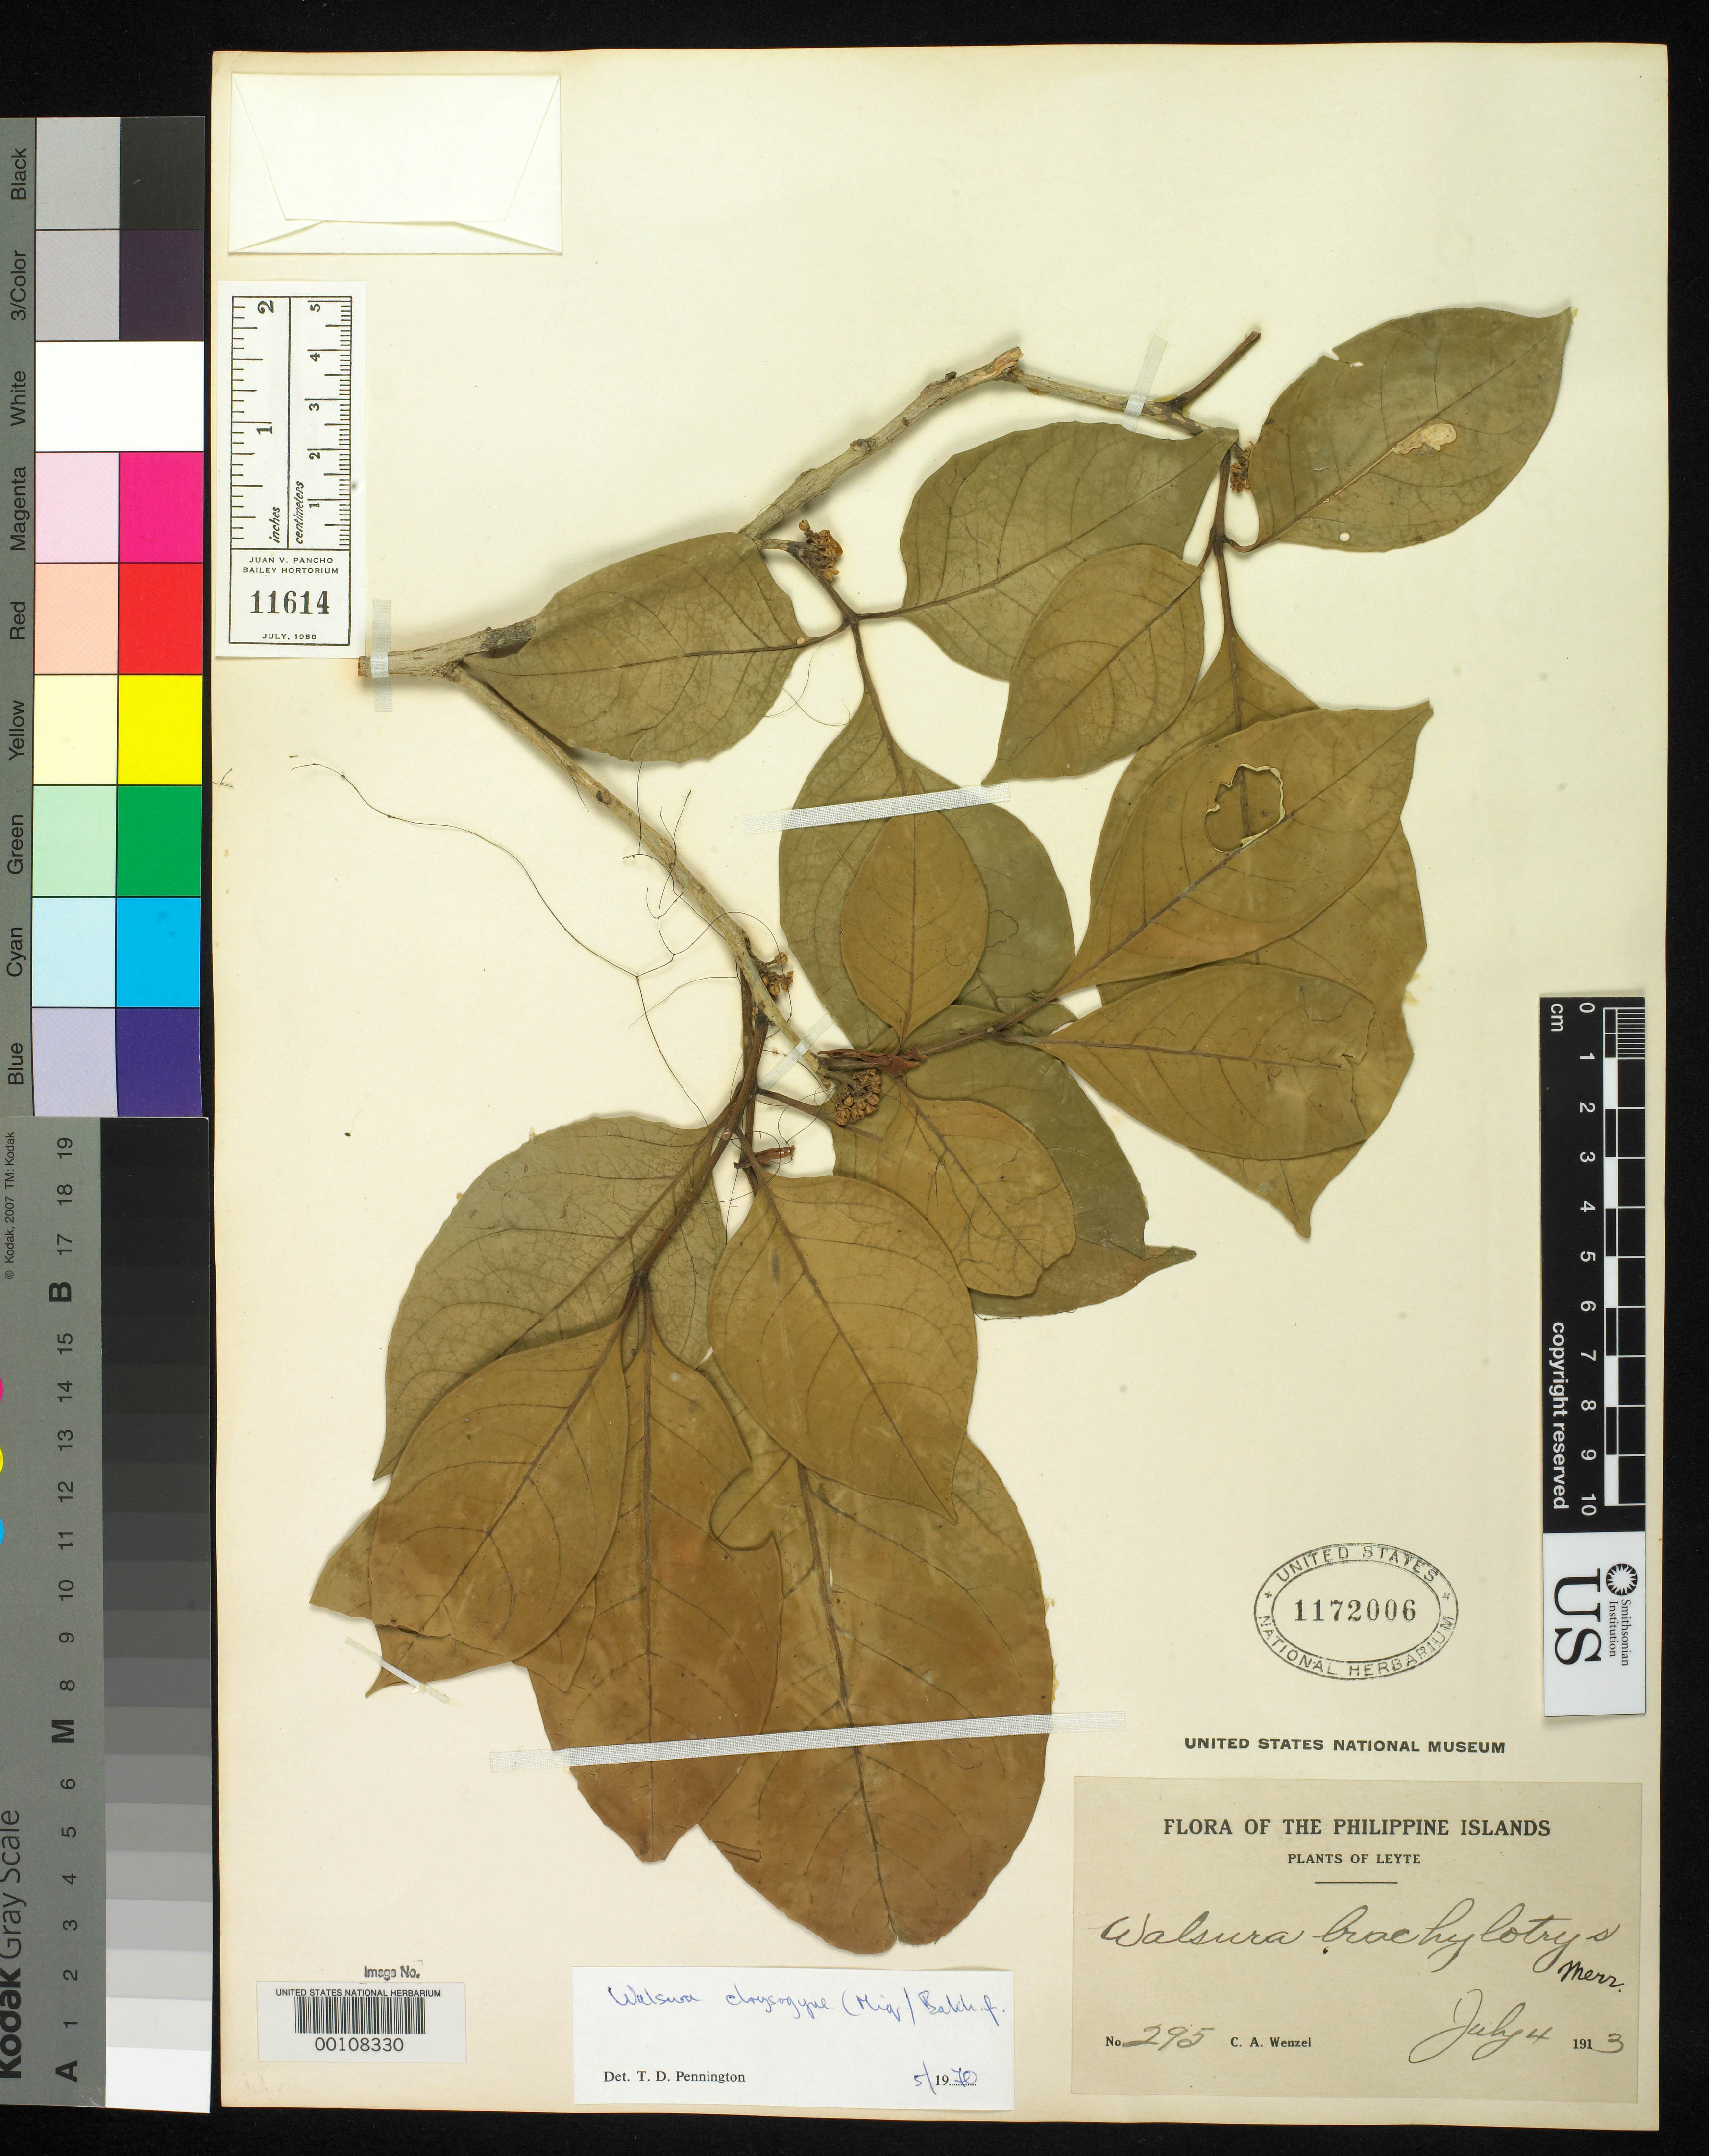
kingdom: Plantae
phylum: Tracheophyta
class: Magnoliopsida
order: Sapindales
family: Meliaceae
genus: Walsura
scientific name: Walsura brachybotrys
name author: Merr.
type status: Isotype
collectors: C. Wenzel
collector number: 295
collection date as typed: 03 Jul 1913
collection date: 1913-07-03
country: Philippines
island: Leyte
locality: Leyte.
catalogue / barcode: US 1172006